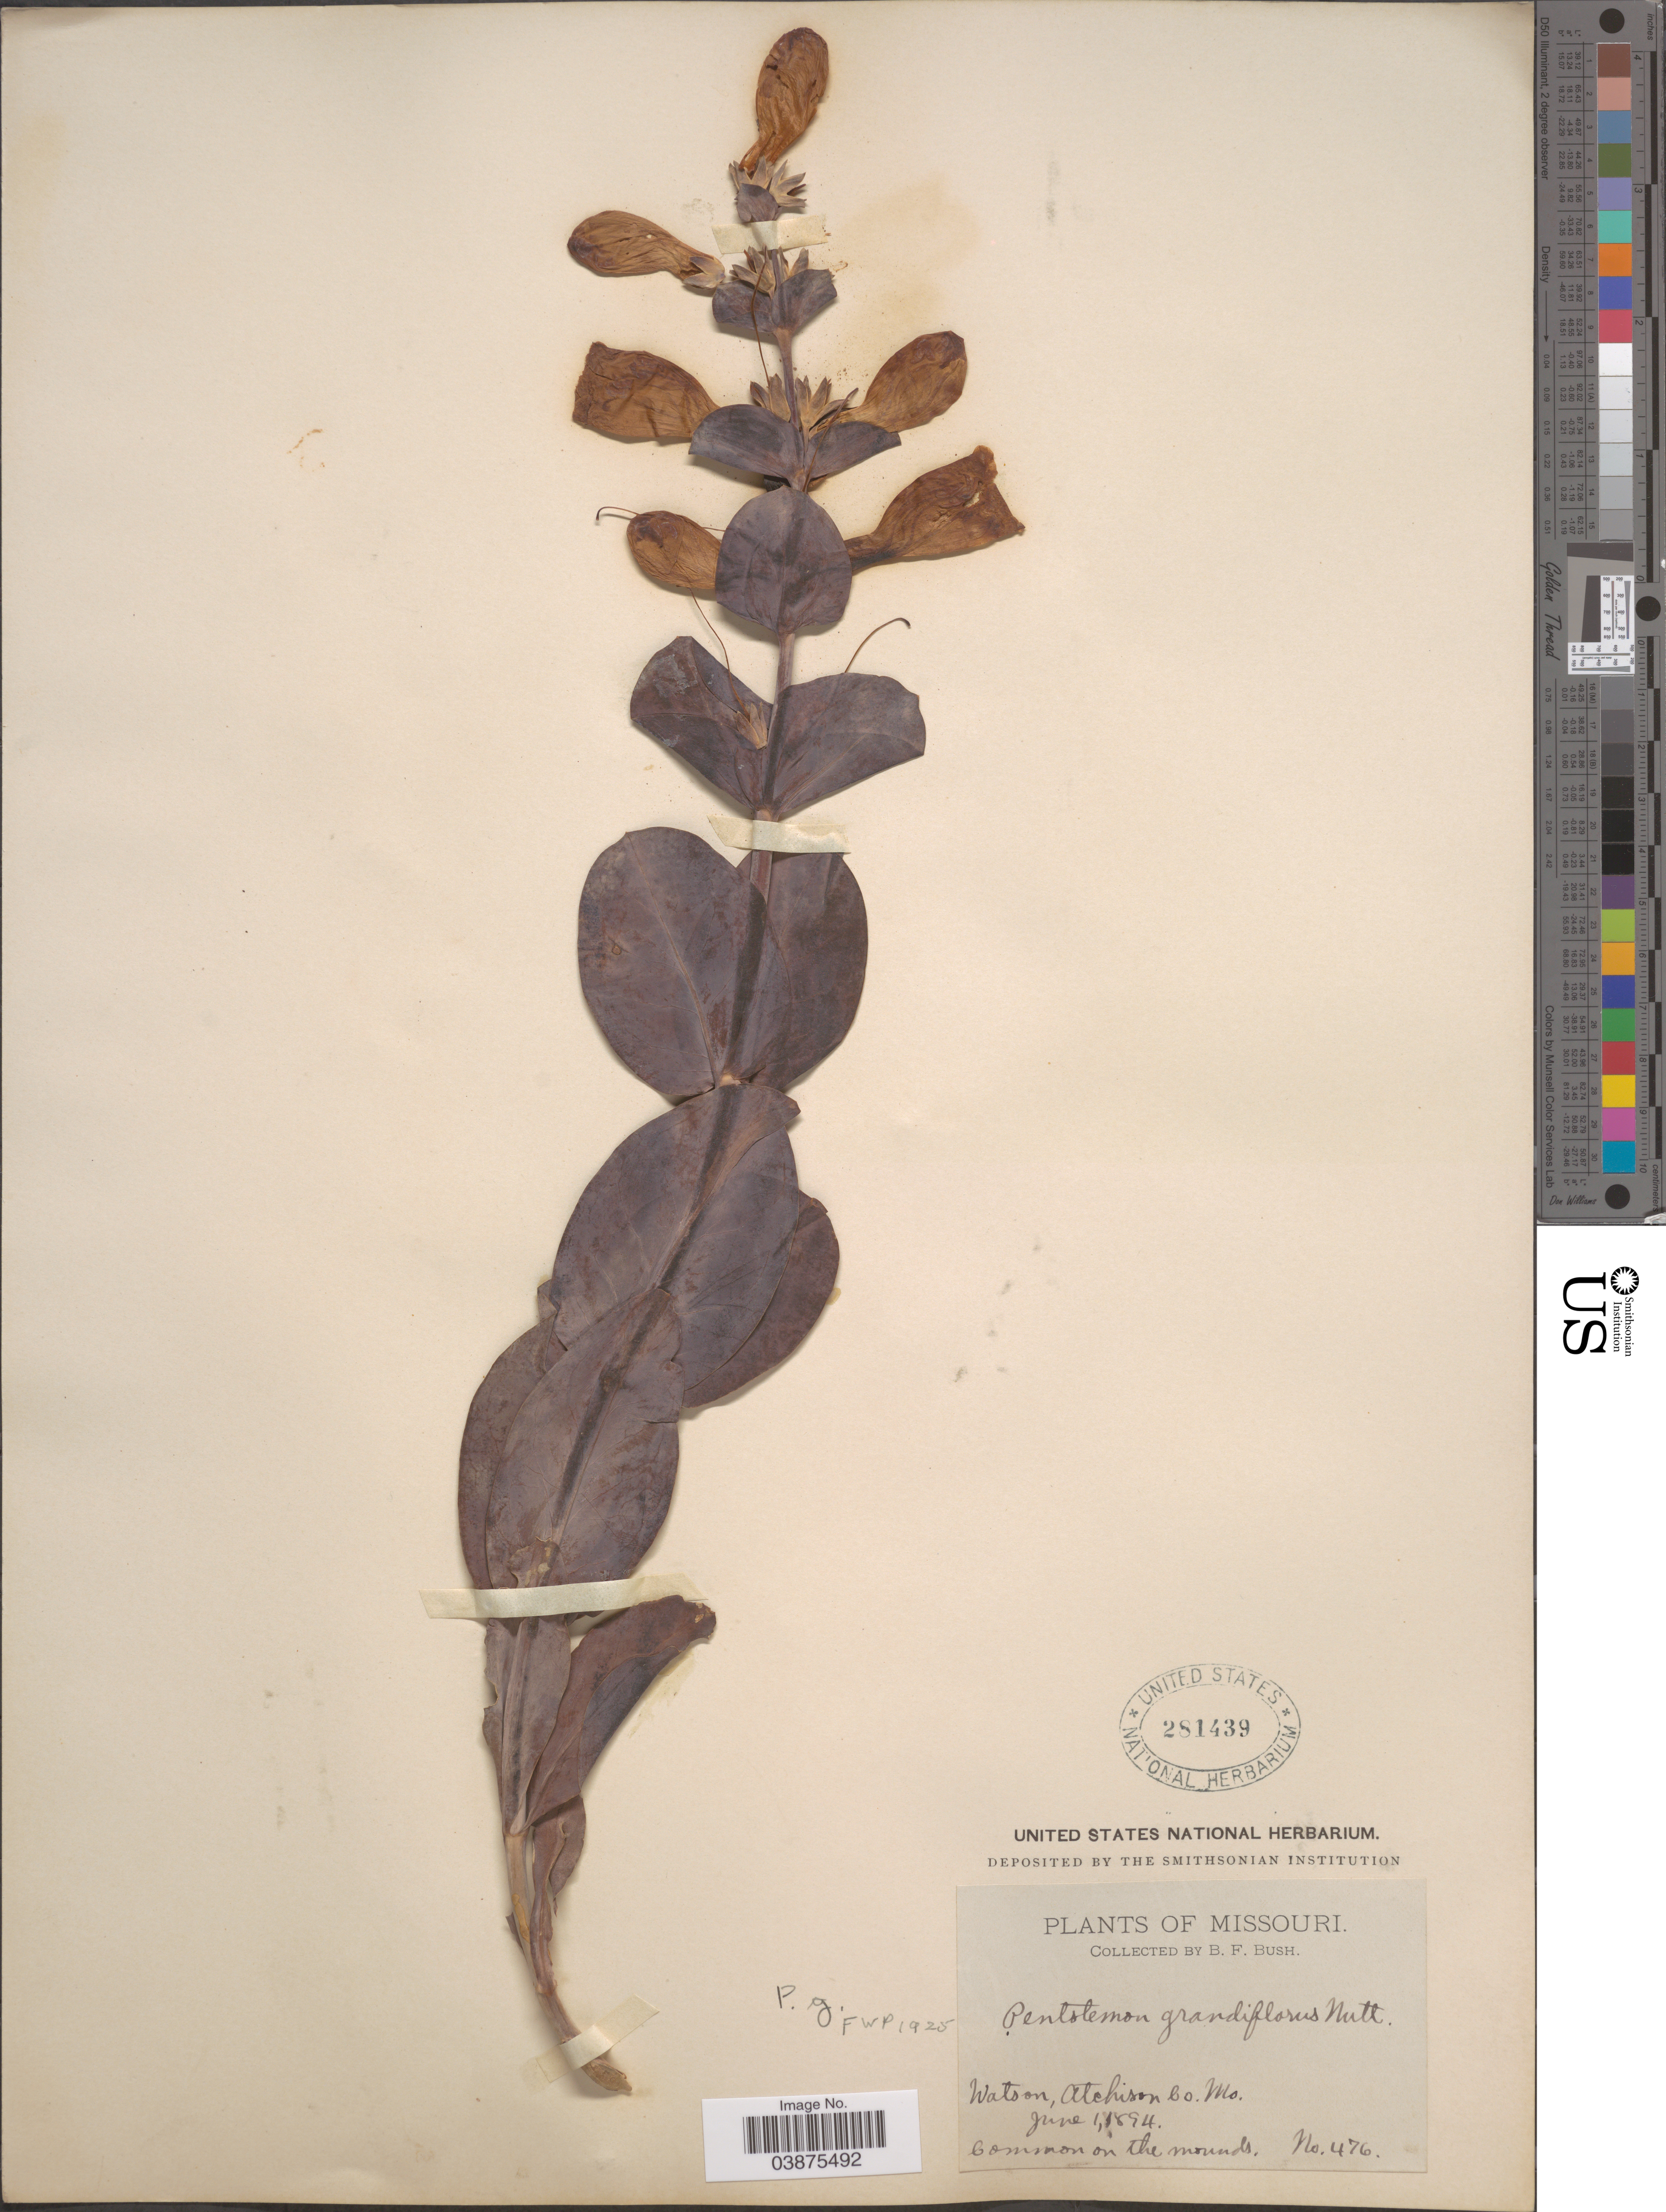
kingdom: Plantae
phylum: Tracheophyta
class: Magnoliopsida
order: Lamiales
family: Plantaginaceae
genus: Penstemon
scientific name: Penstemon grandiflorus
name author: Nutt.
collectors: B. F. Bush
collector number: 476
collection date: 1894-06-01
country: United States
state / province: Missouri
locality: Watson, Atchison Co.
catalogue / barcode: US 281439